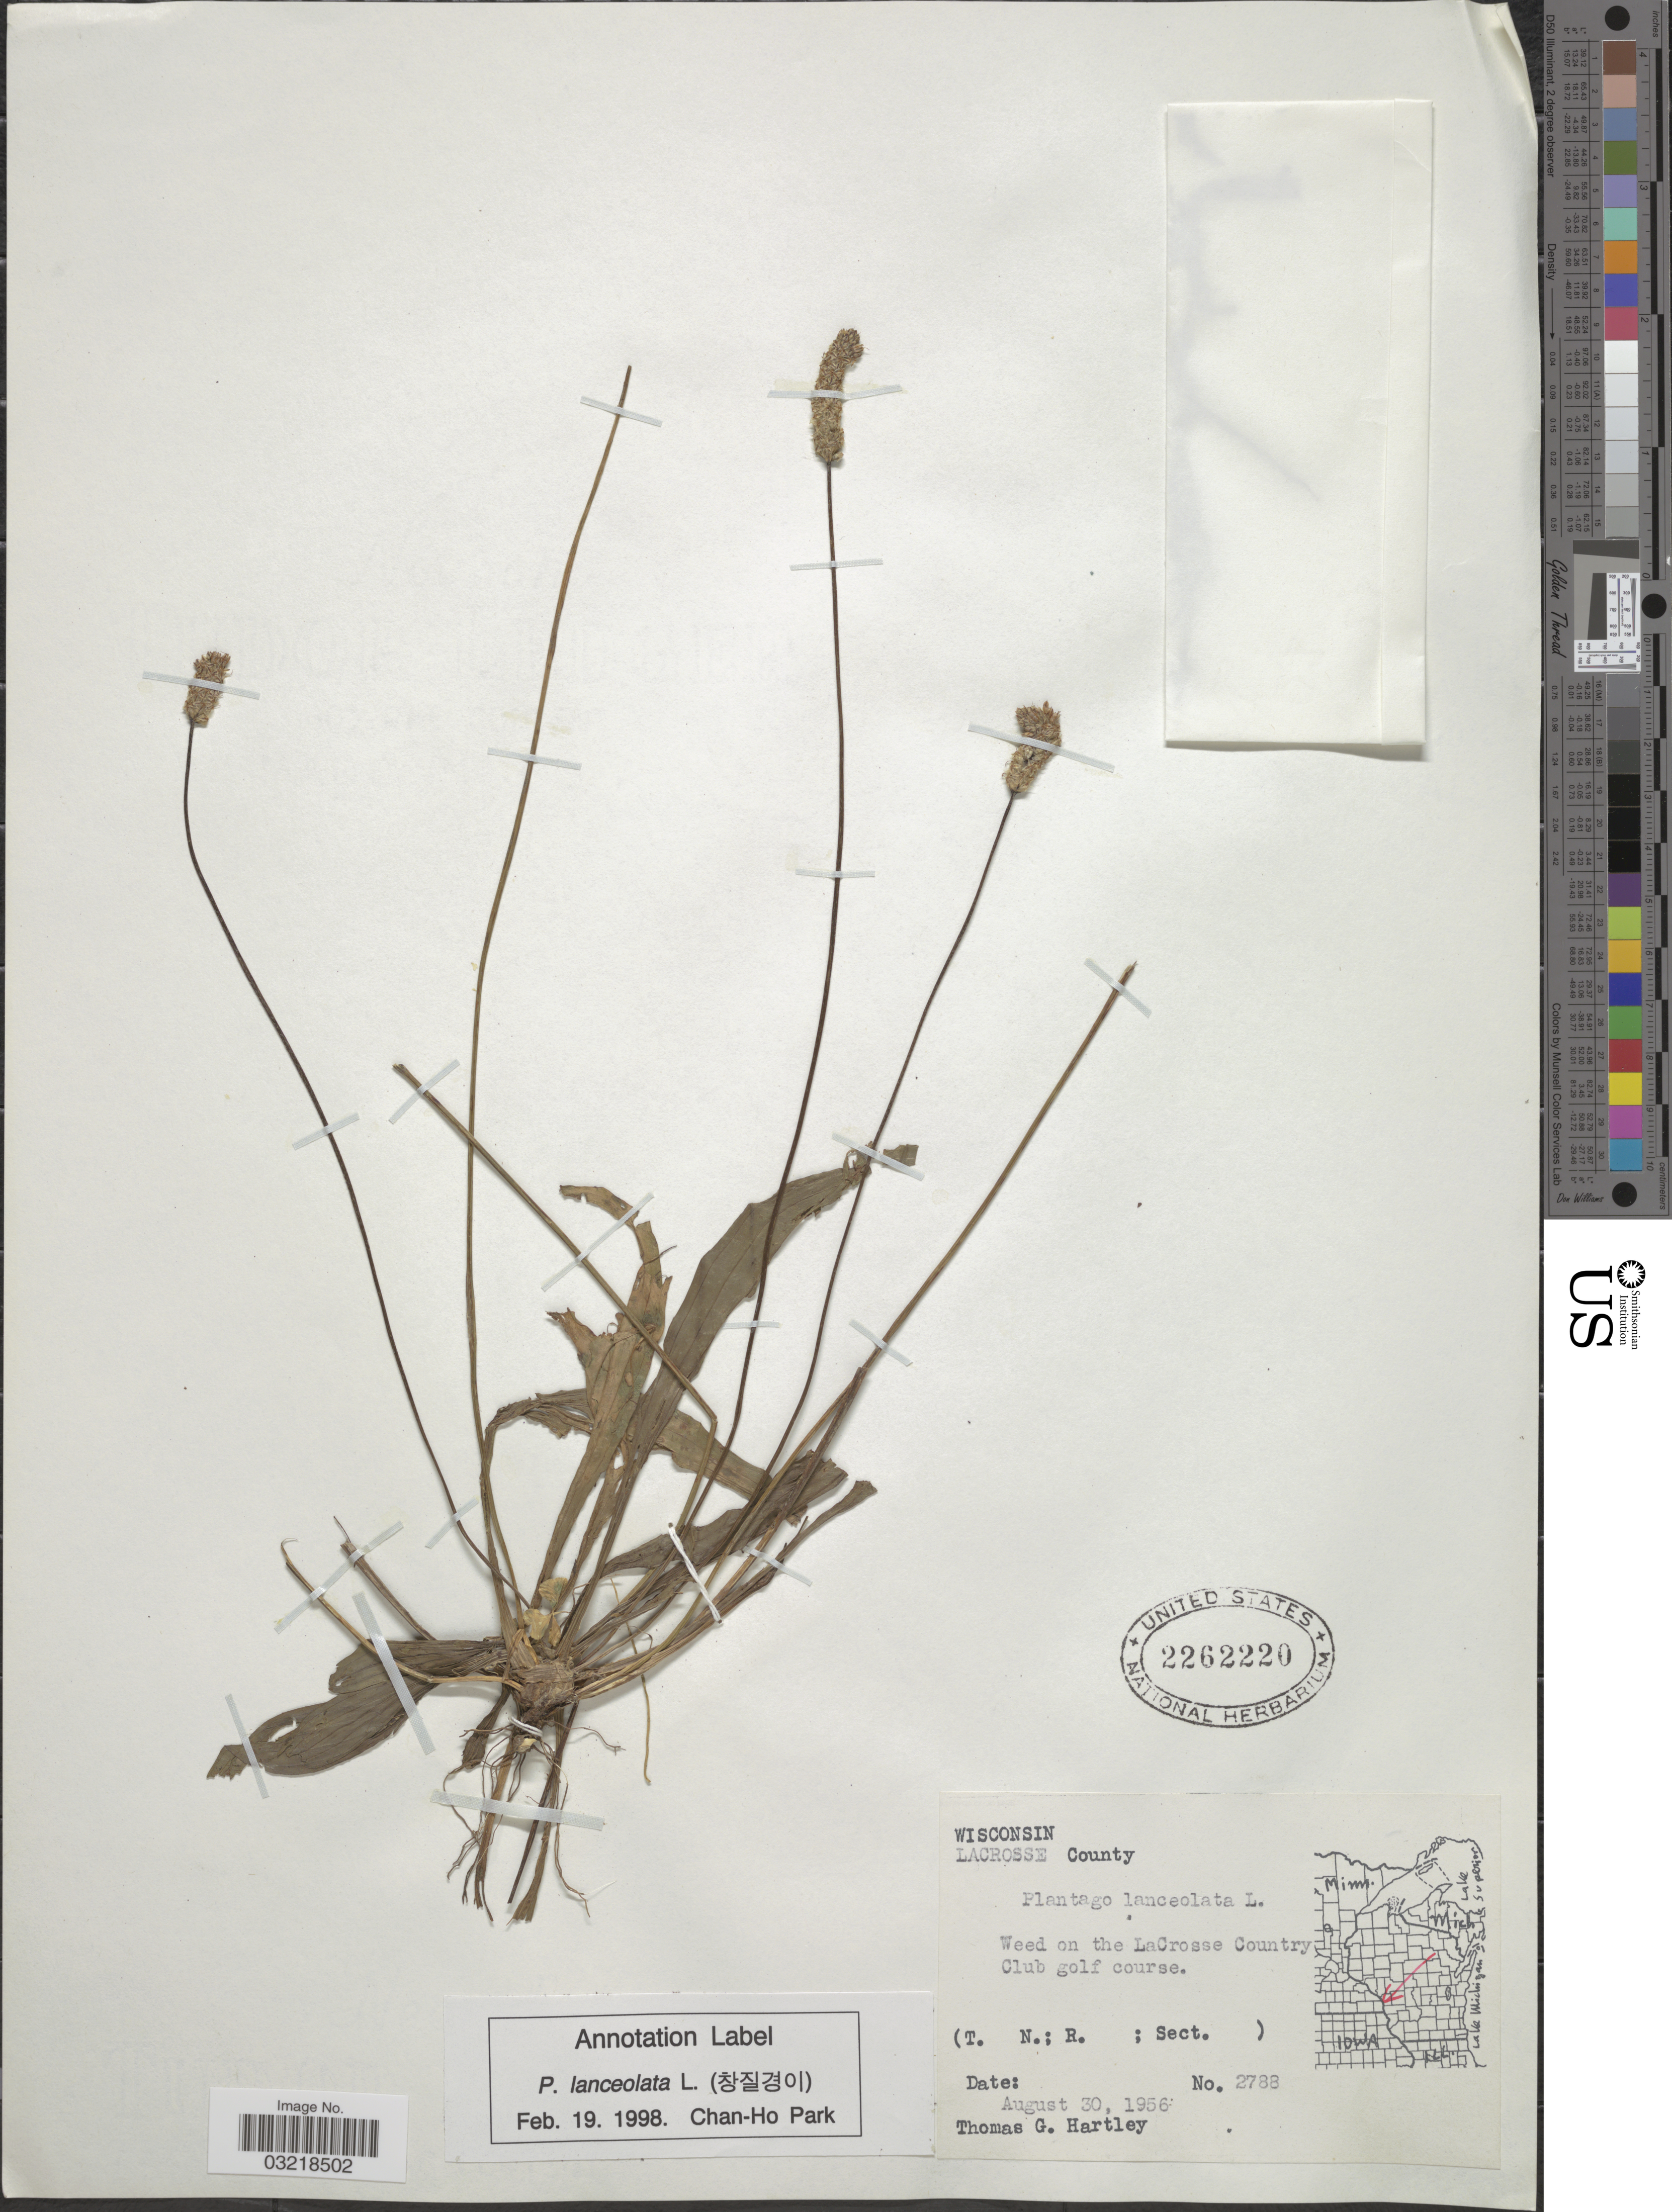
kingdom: Plantae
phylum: Tracheophyta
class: Magnoliopsida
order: Lamiales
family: Plantaginaceae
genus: Plantago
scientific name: Plantago lanceolata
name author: L.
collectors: T. G. Hartley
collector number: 2788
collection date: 1956-08-30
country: United States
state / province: Wisconsin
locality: Lacrosse County. Weed on the LaCrosse Country Club golf course.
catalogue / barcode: US 2262220